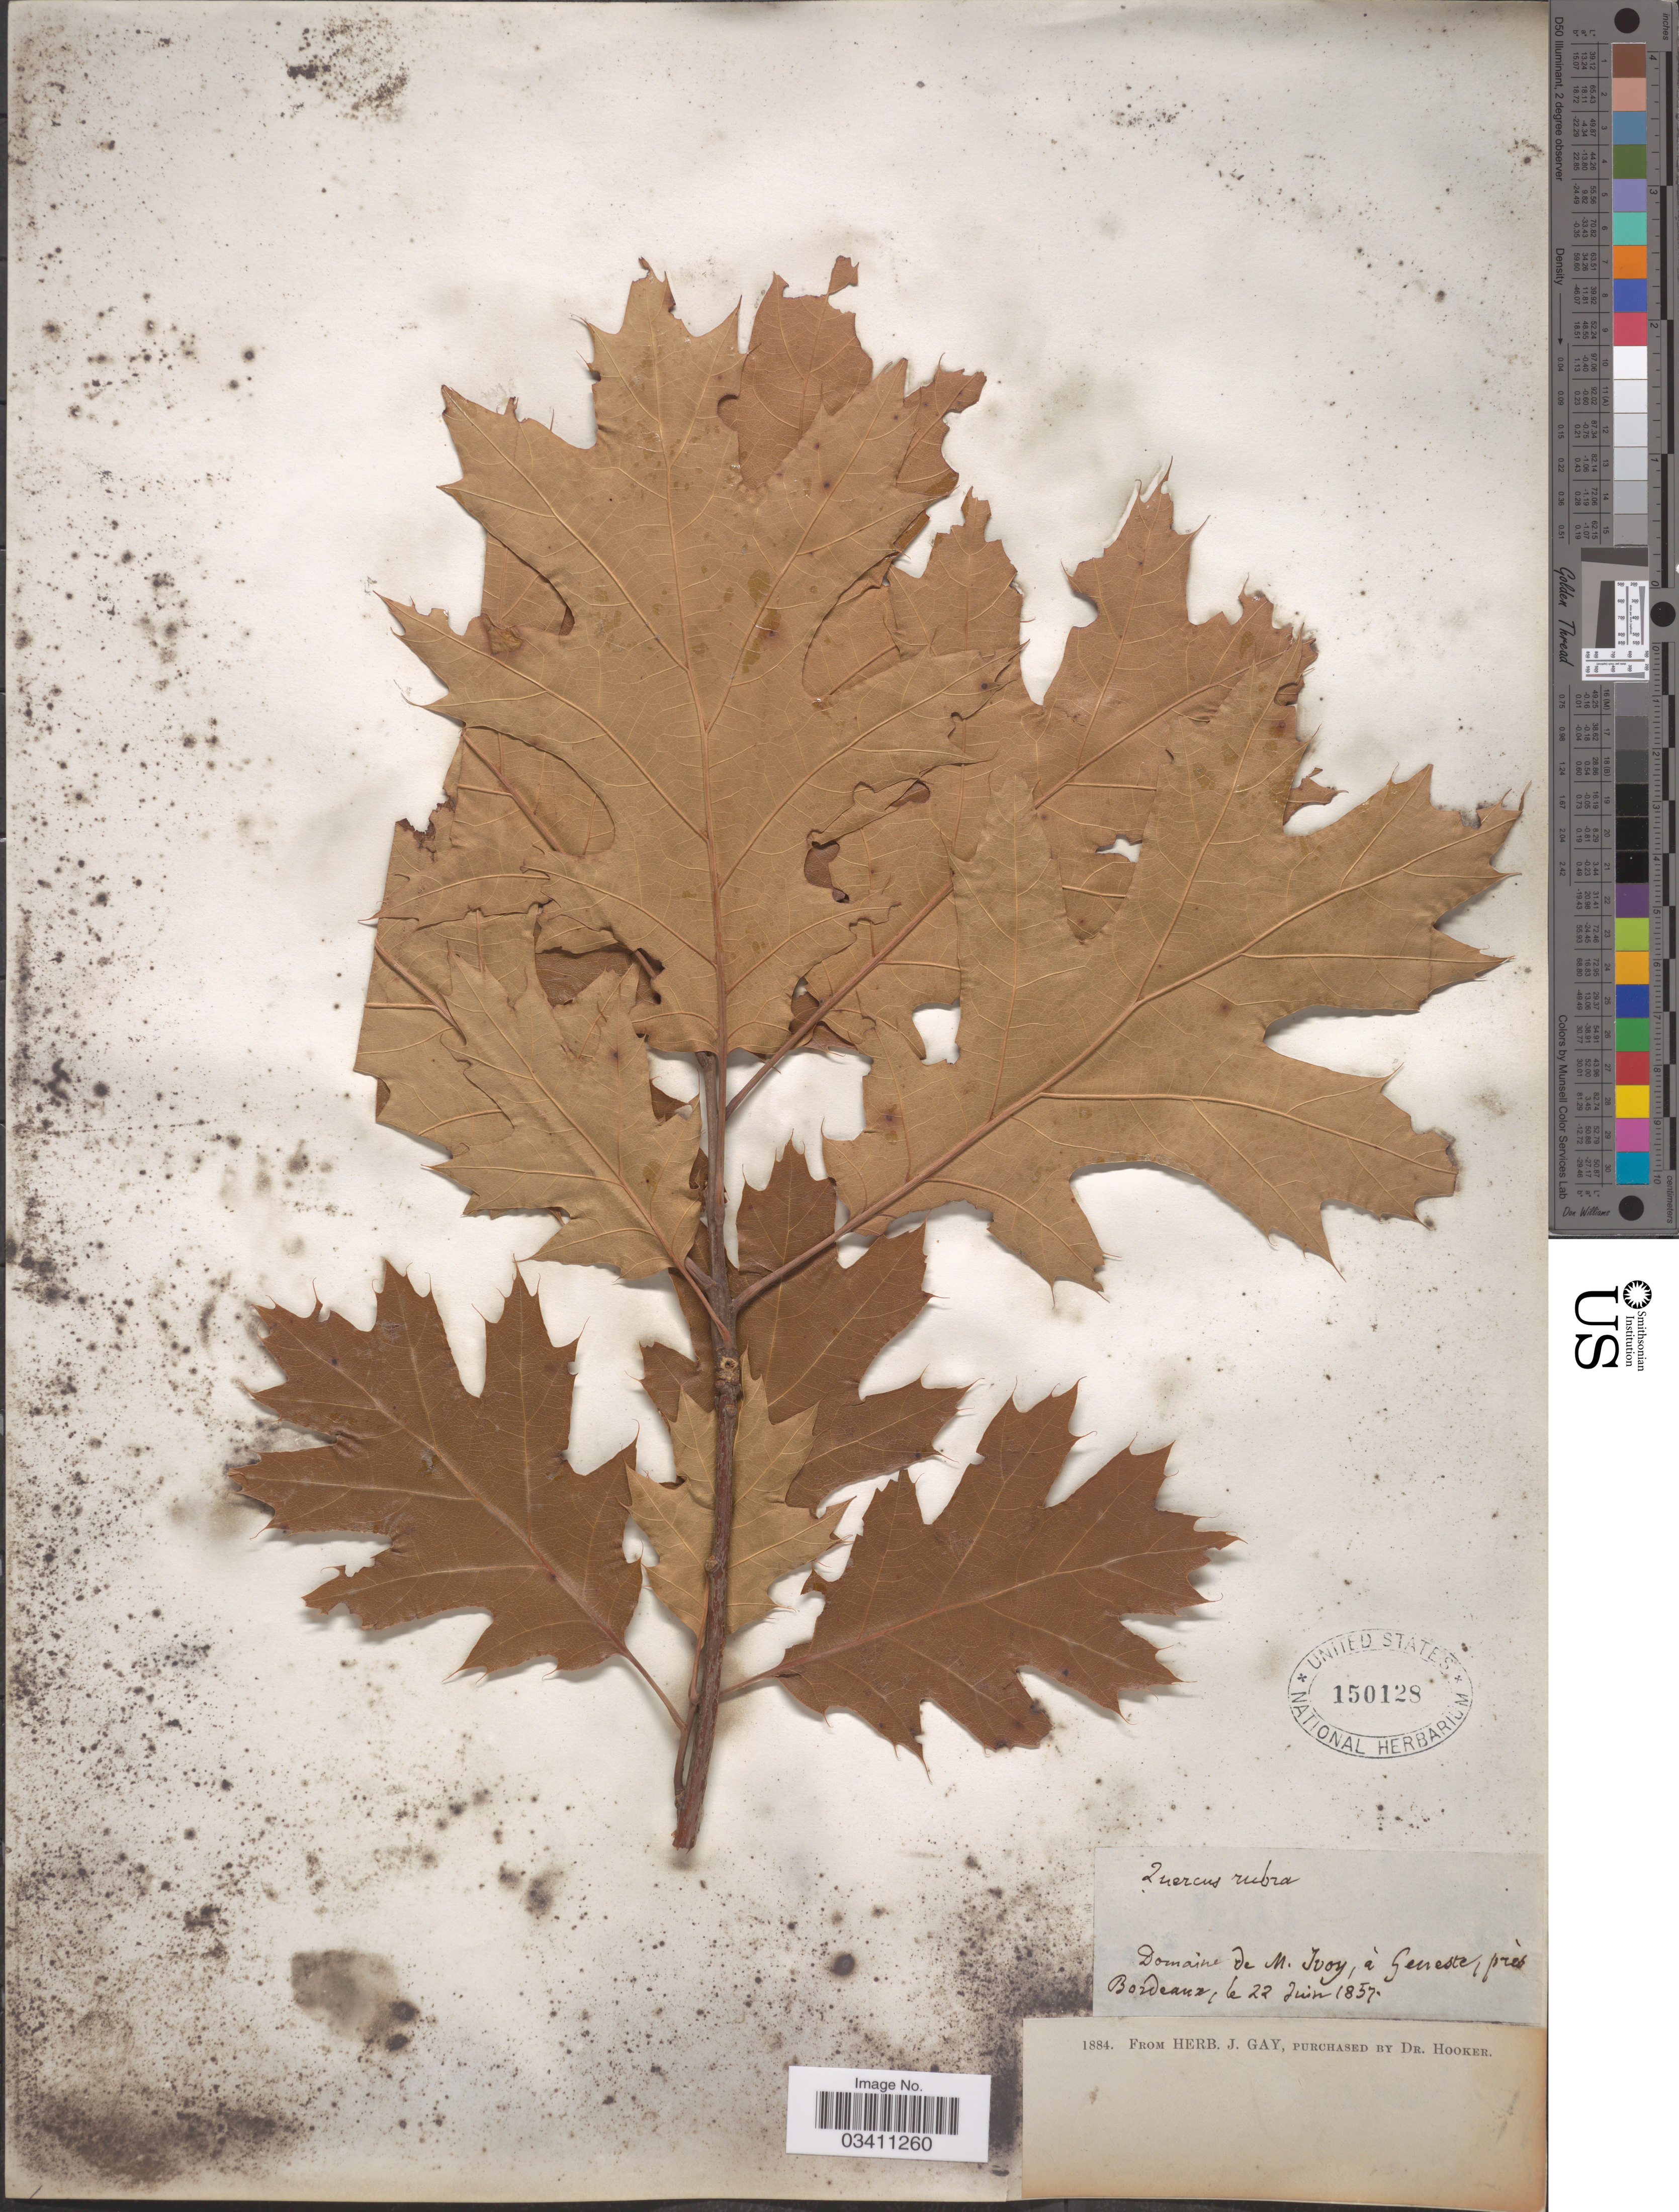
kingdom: Plantae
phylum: Tracheophyta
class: Magnoliopsida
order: Fagales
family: Fagaceae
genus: Quercus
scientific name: Quercus robur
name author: L.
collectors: ex herb. J. Gay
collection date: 1857-06-22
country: France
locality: Domaine de M. Ivoy, â Geneste, près Bordeaux.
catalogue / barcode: US 150128